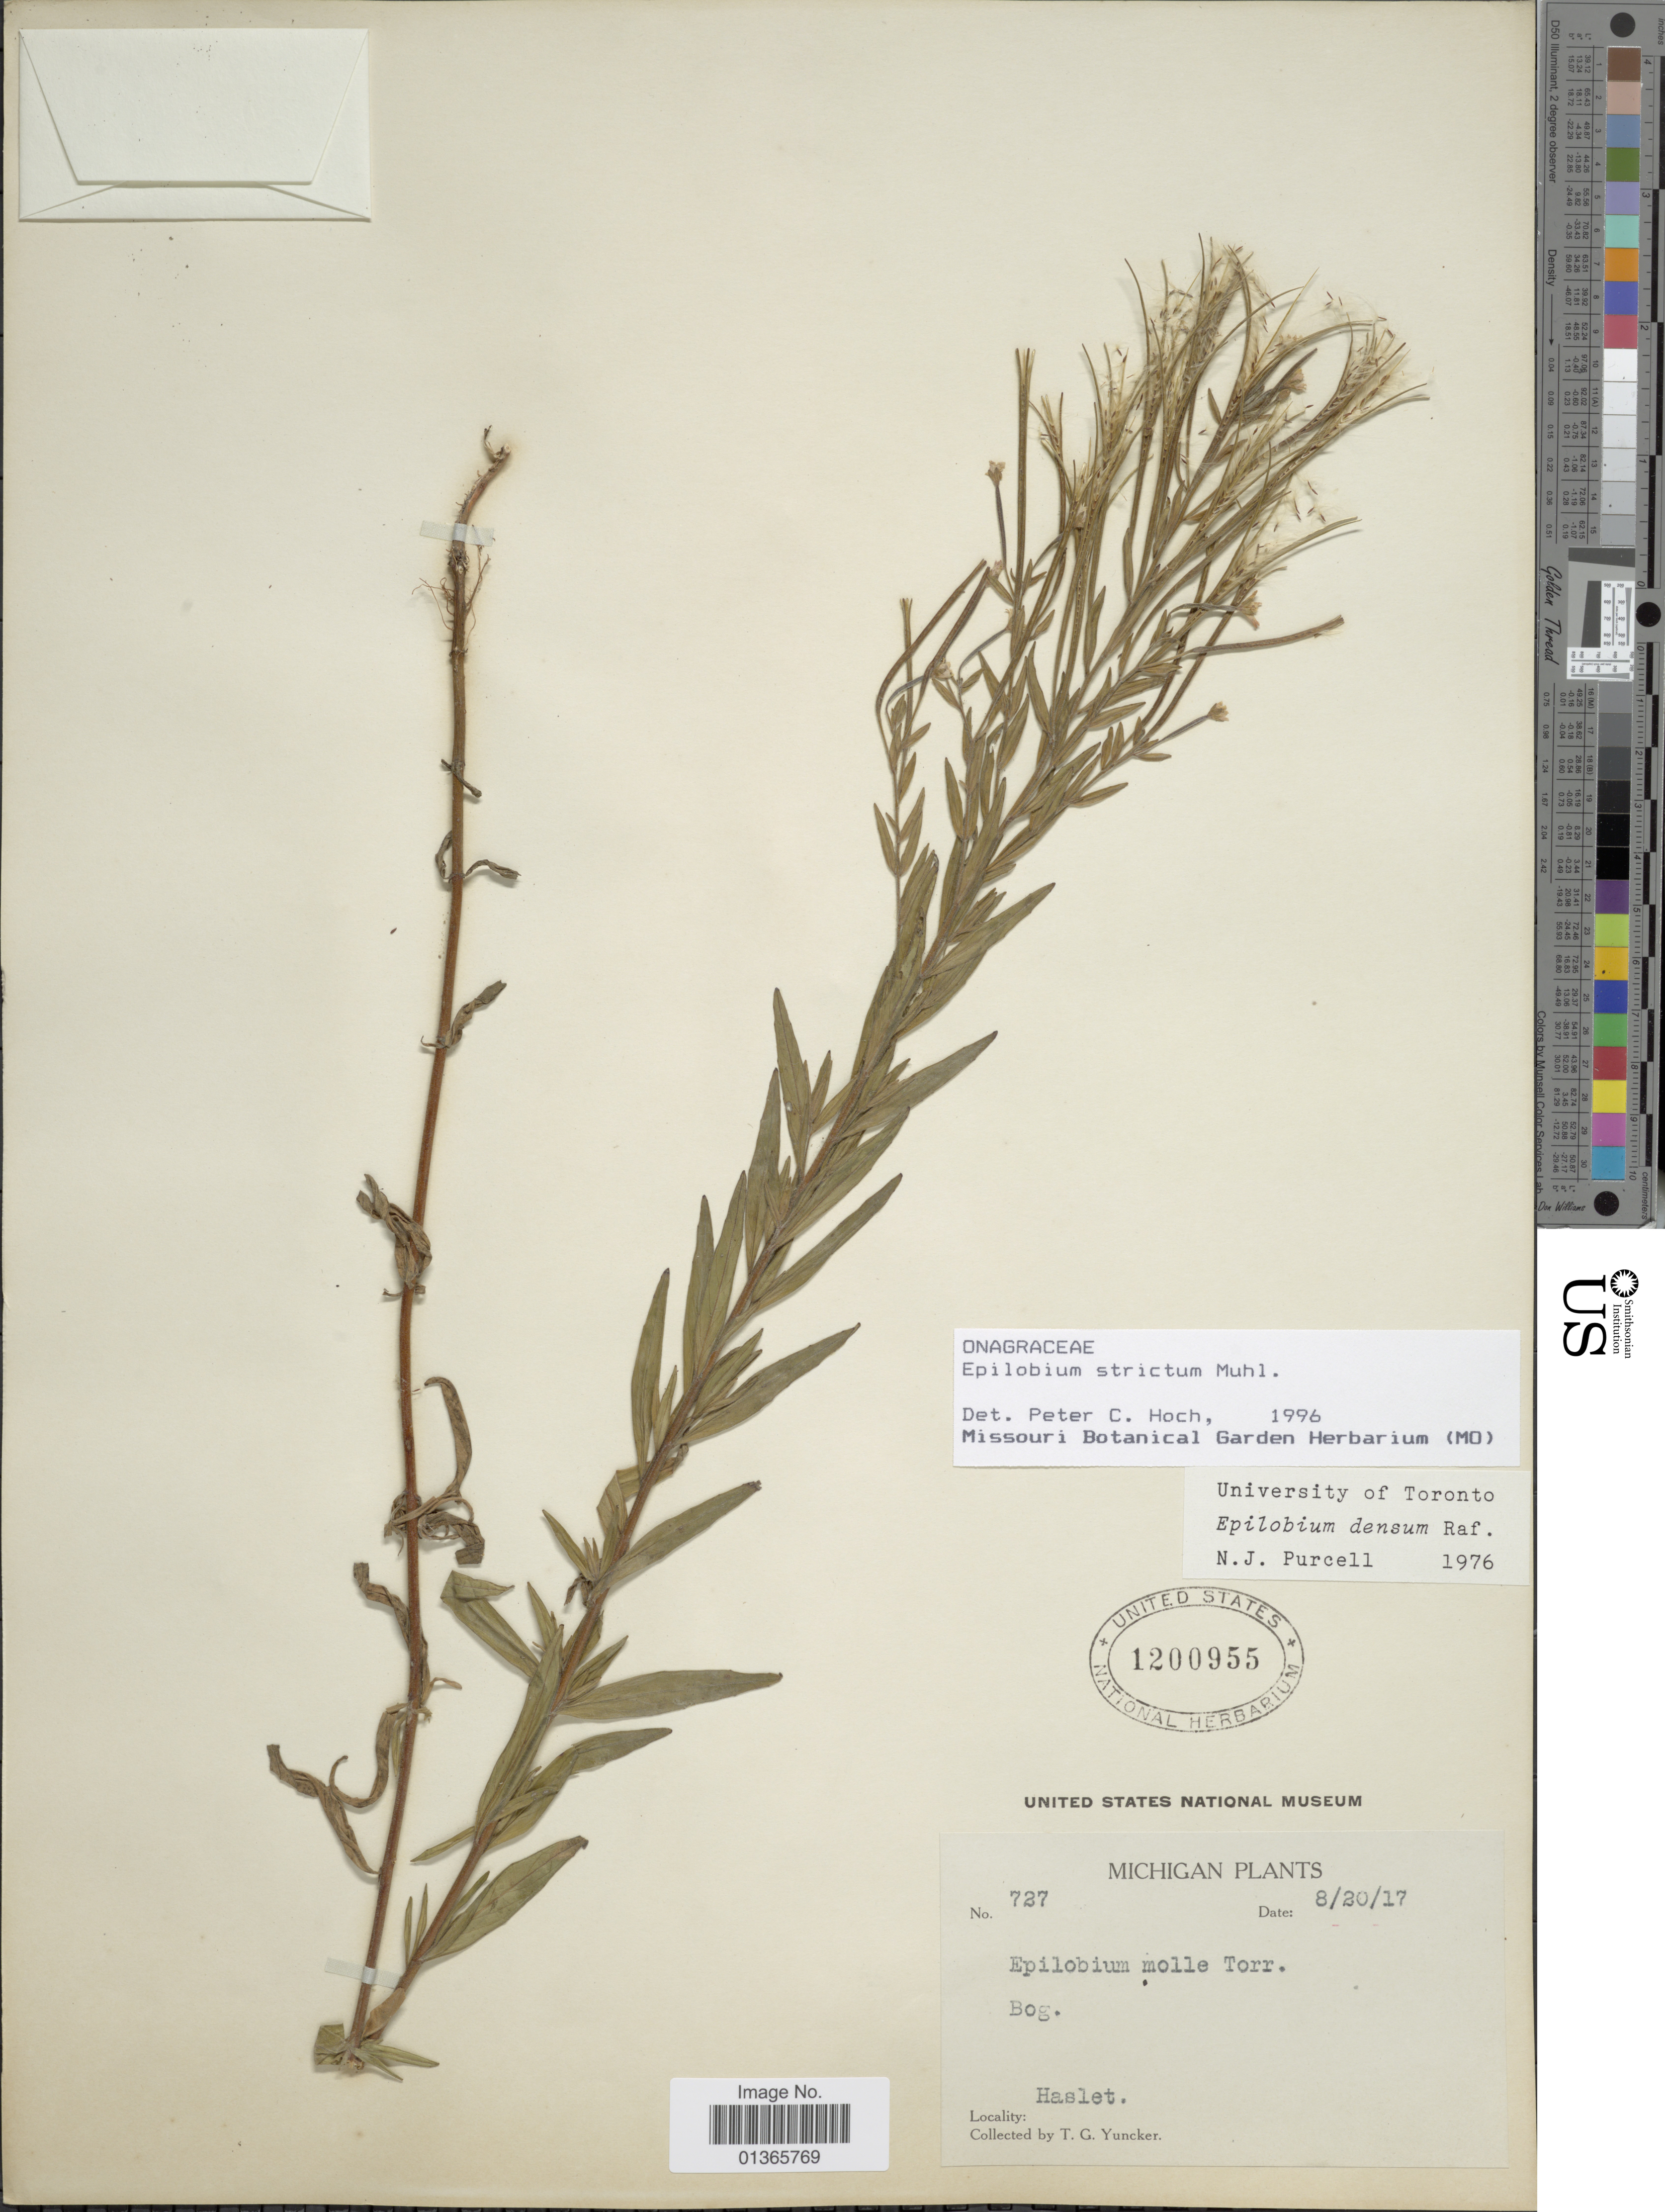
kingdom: Plantae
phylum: Tracheophyta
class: Magnoliopsida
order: Myrtales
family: Onagraceae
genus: Epilobium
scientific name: Epilobium strictum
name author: Muhl.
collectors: T. G. Yuncker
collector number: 727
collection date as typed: Transcribed d/m/y: 20/8/17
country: United States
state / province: Michigan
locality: Haslet.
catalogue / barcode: US 1200955